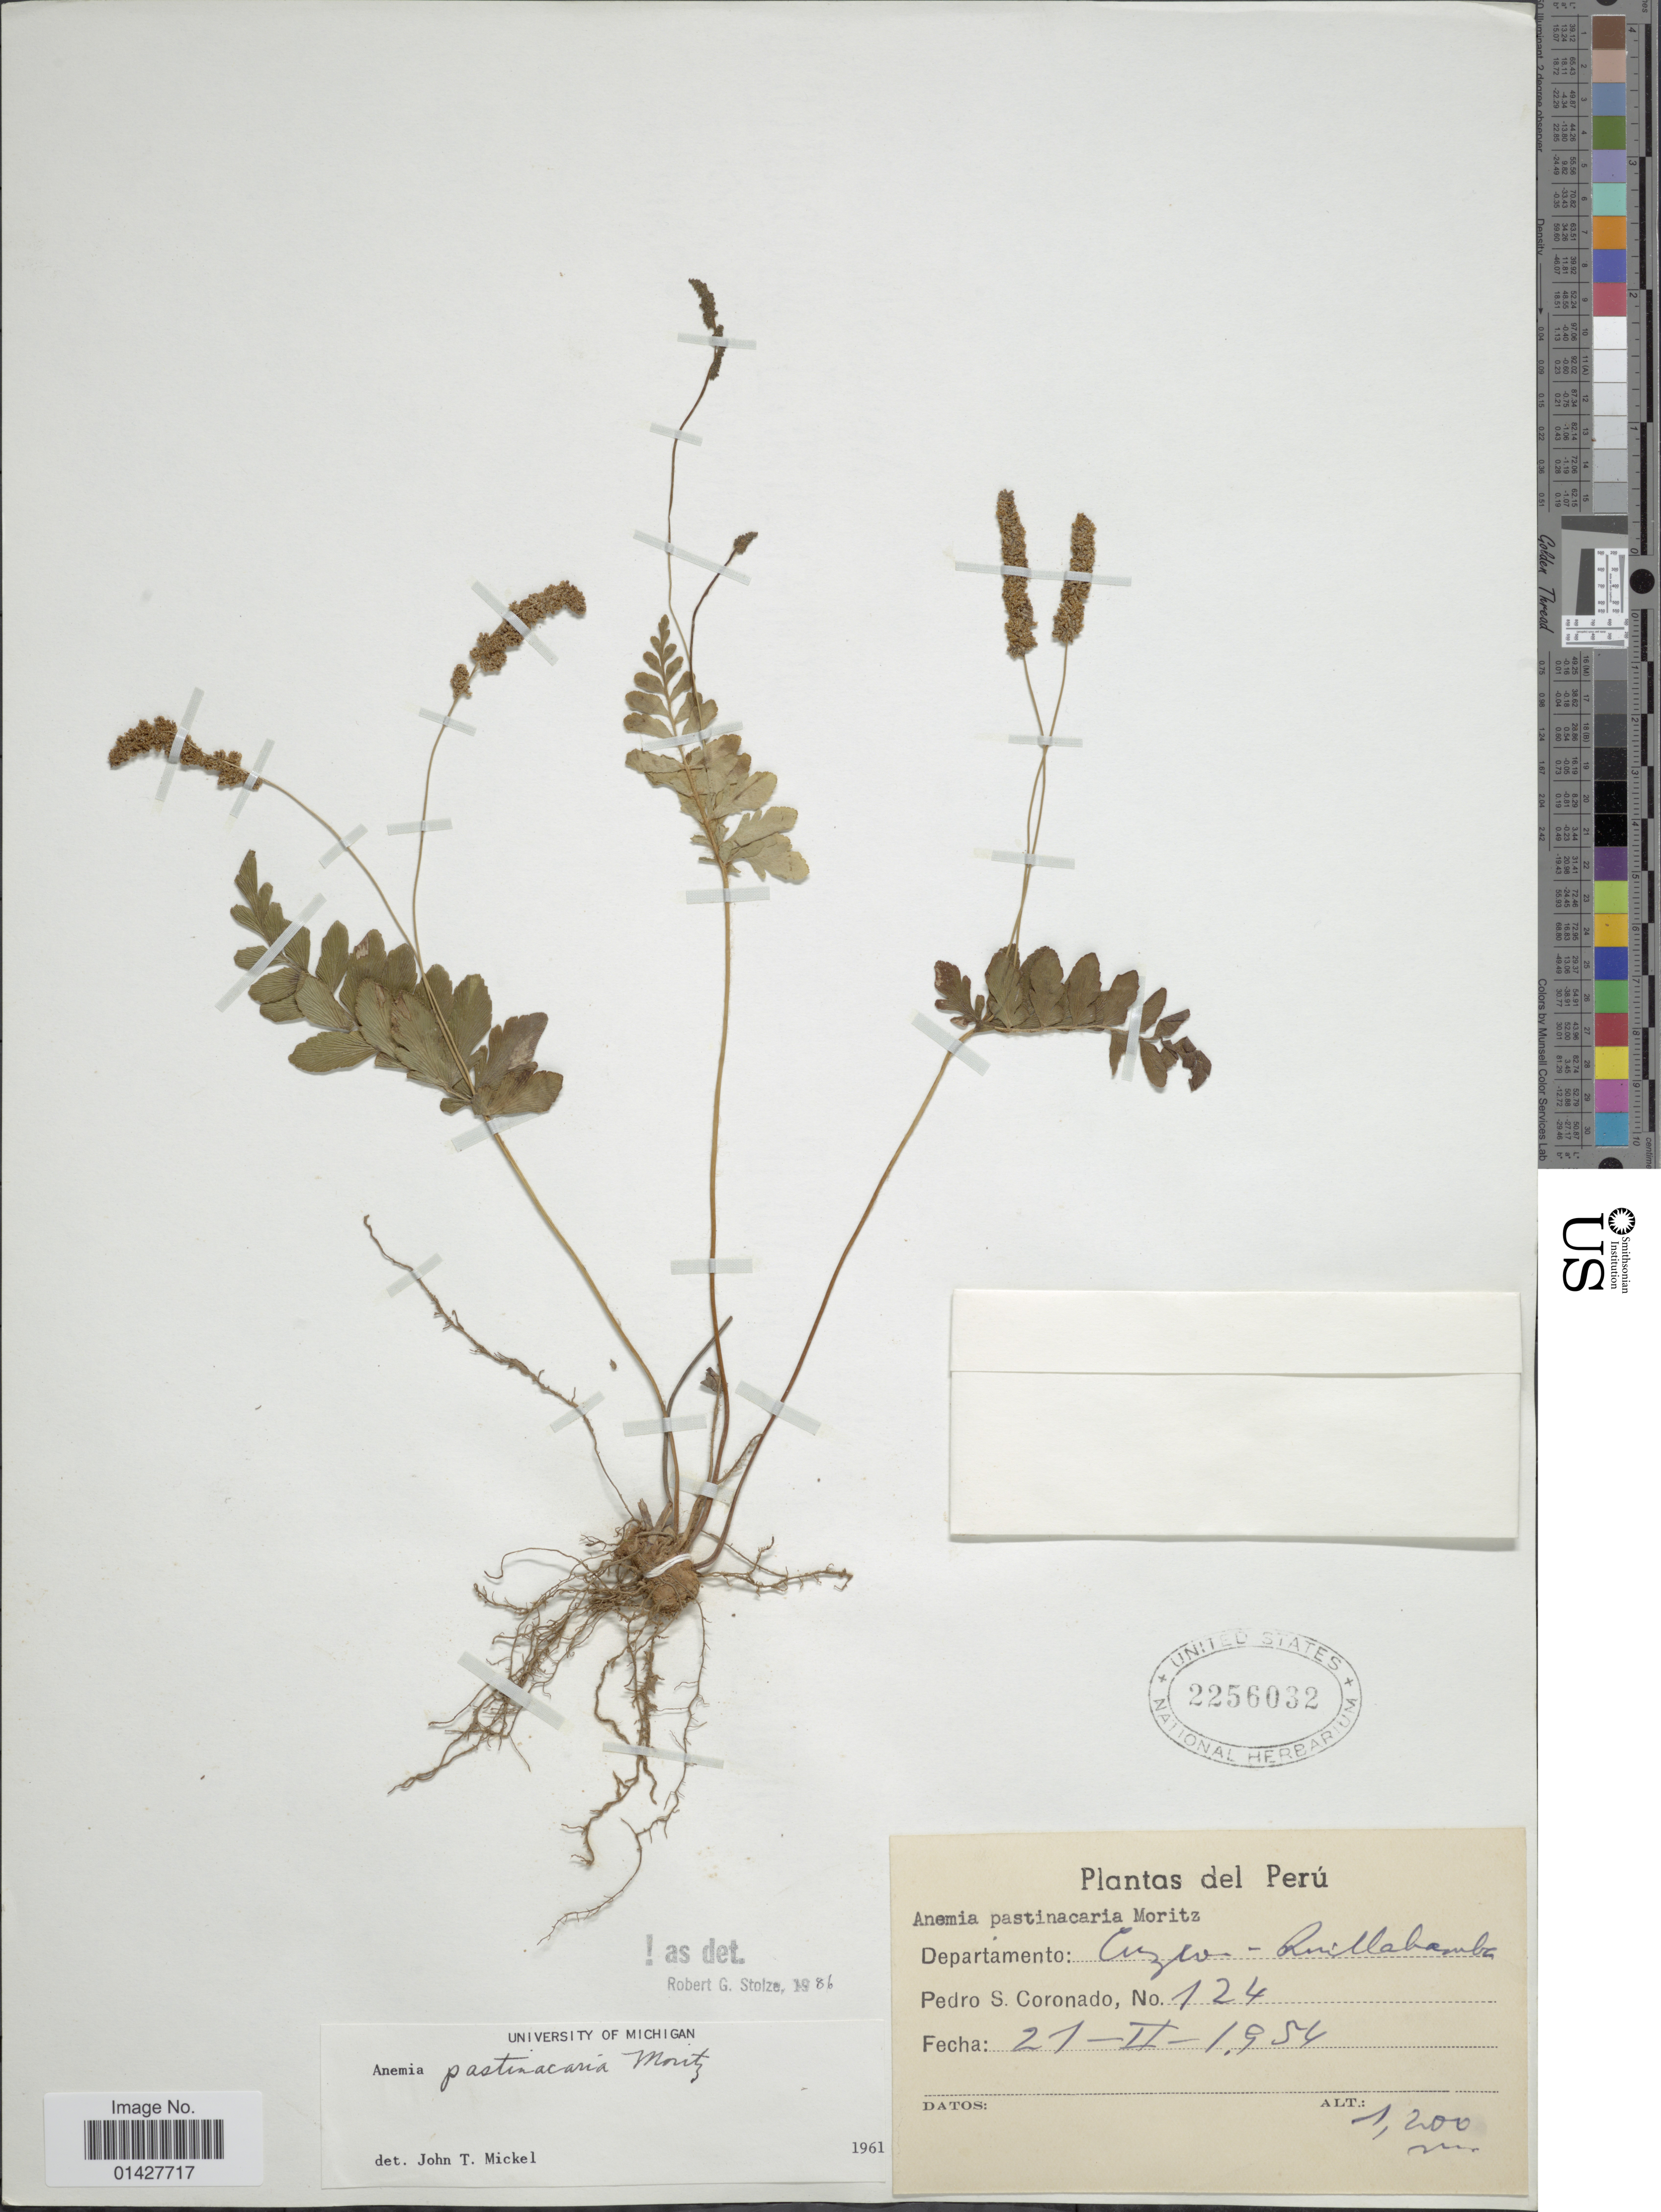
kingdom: Plantae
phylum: Tracheophyta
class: Polypodiopsida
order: Schizaeales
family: Anemiaceae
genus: Anemia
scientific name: Anemia pastinacaria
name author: Moritz ex Prantl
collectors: P. Coronado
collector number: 124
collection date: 1954-02-21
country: Peru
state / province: Cusco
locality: Departamento Cuzco- Zuillabamba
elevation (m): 1200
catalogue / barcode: US 2256032